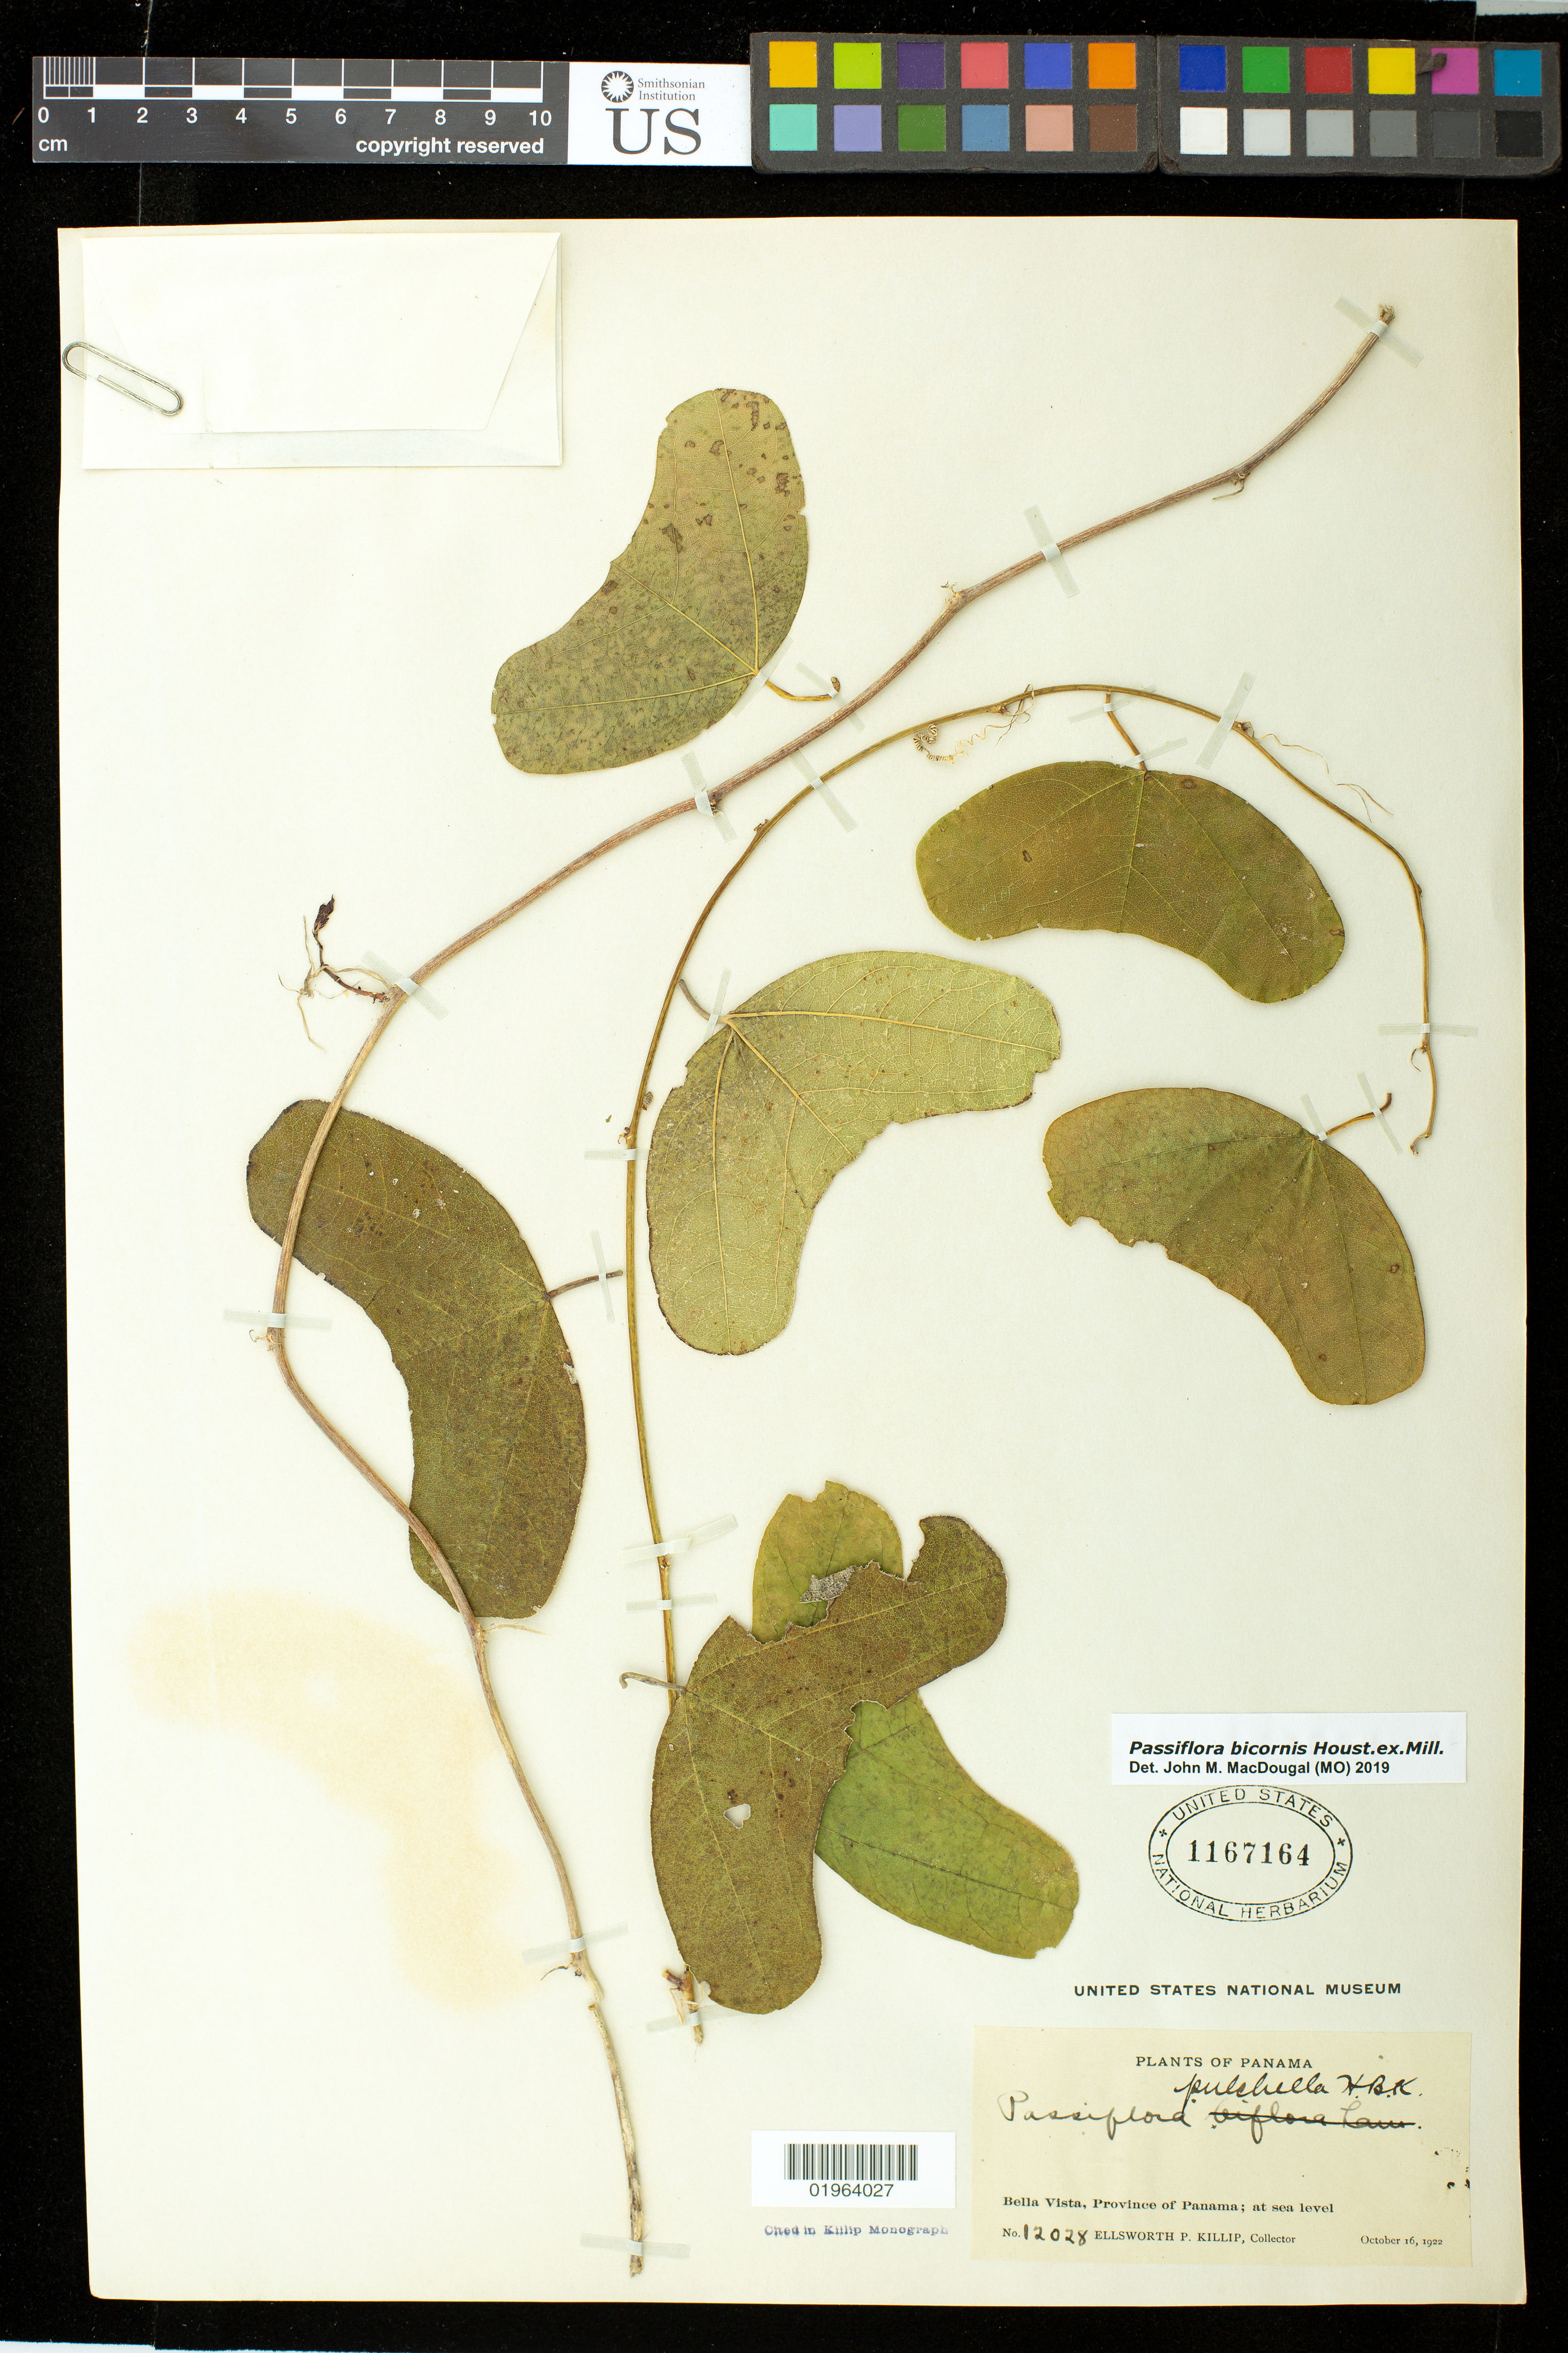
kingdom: Plantae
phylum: Tracheophyta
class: Magnoliopsida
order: Malpighiales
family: Passifloraceae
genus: Passiflora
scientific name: Passiflora bicornis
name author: Houst. ex Mill.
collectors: E. P. Killip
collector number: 12028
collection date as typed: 16 Oct 1922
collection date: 1922-10-16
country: Panama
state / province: Panamá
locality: Bella Vista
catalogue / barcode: US 1167164